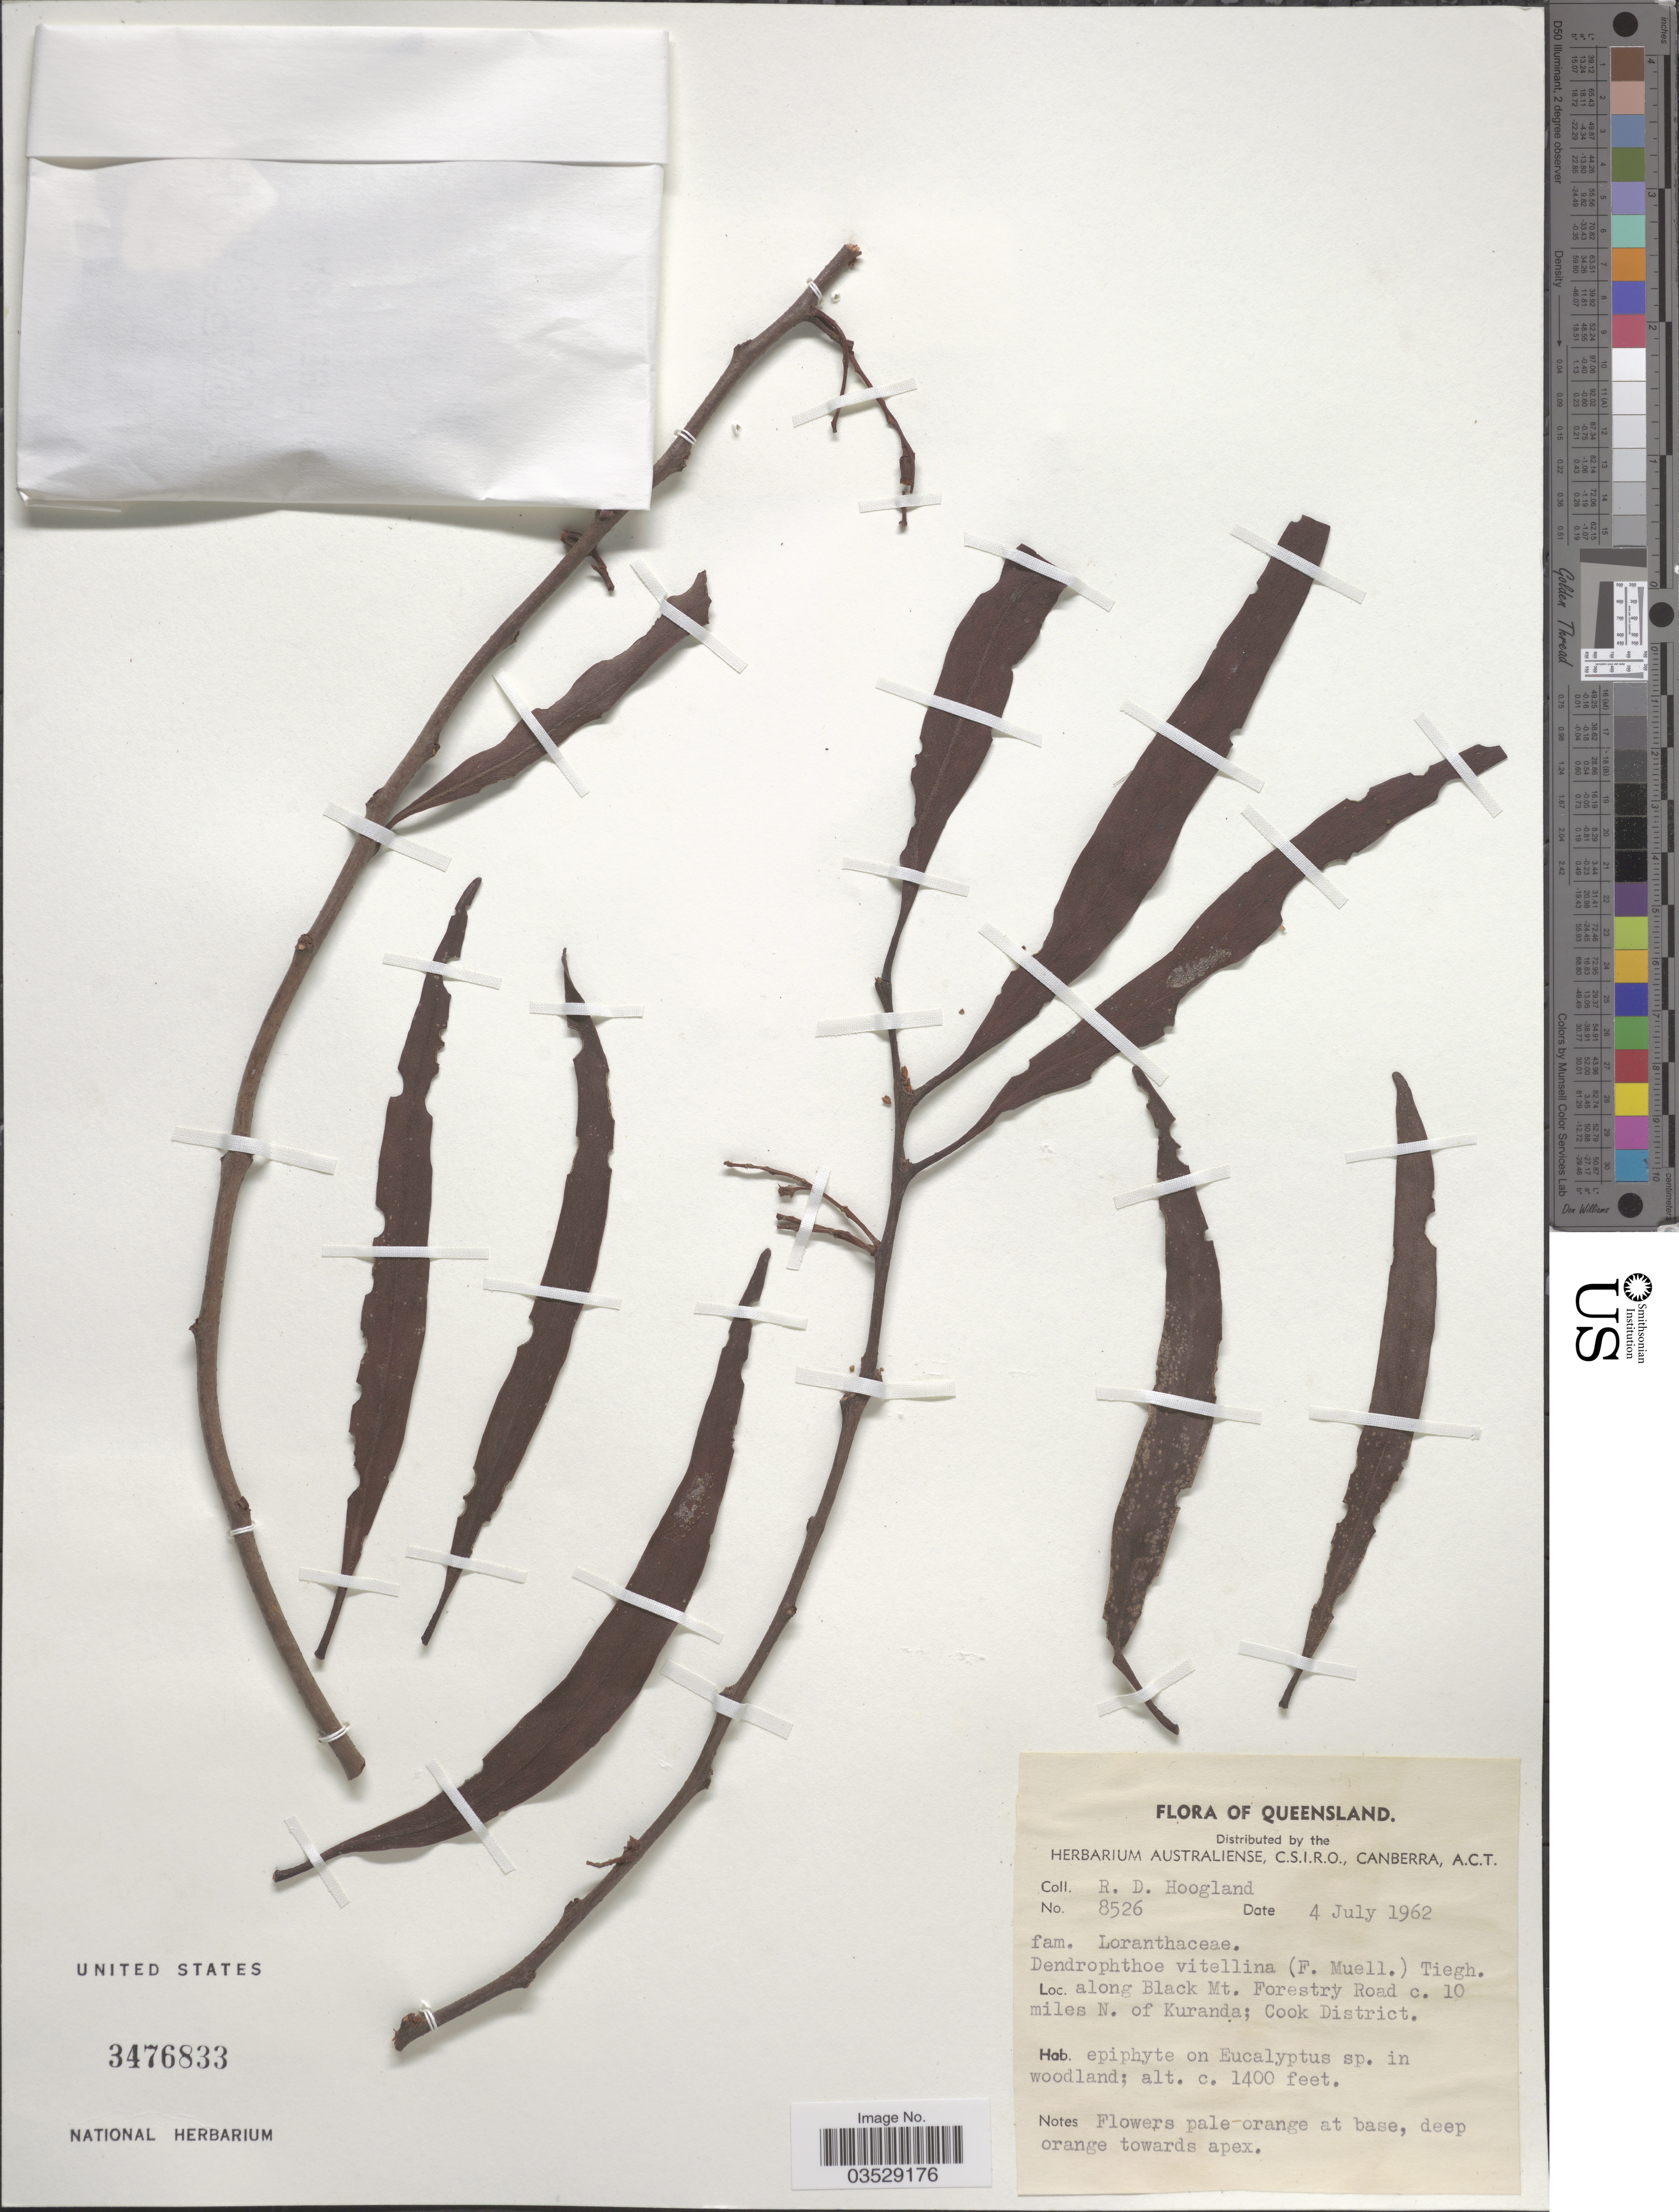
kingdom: Plantae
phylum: Tracheophyta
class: Magnoliopsida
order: Santalales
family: Loranthaceae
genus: Dendrophthoe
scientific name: Dendrophthoe vitellinus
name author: (F. Muell.) Tiegh.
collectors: R. D. Hoogland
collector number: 8526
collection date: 1962-07-04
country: Australia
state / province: Queensland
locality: Along Black Mt. Forestry Road c. 10 miles N. of Kuranda; Cook District.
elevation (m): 427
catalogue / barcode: US 3476833